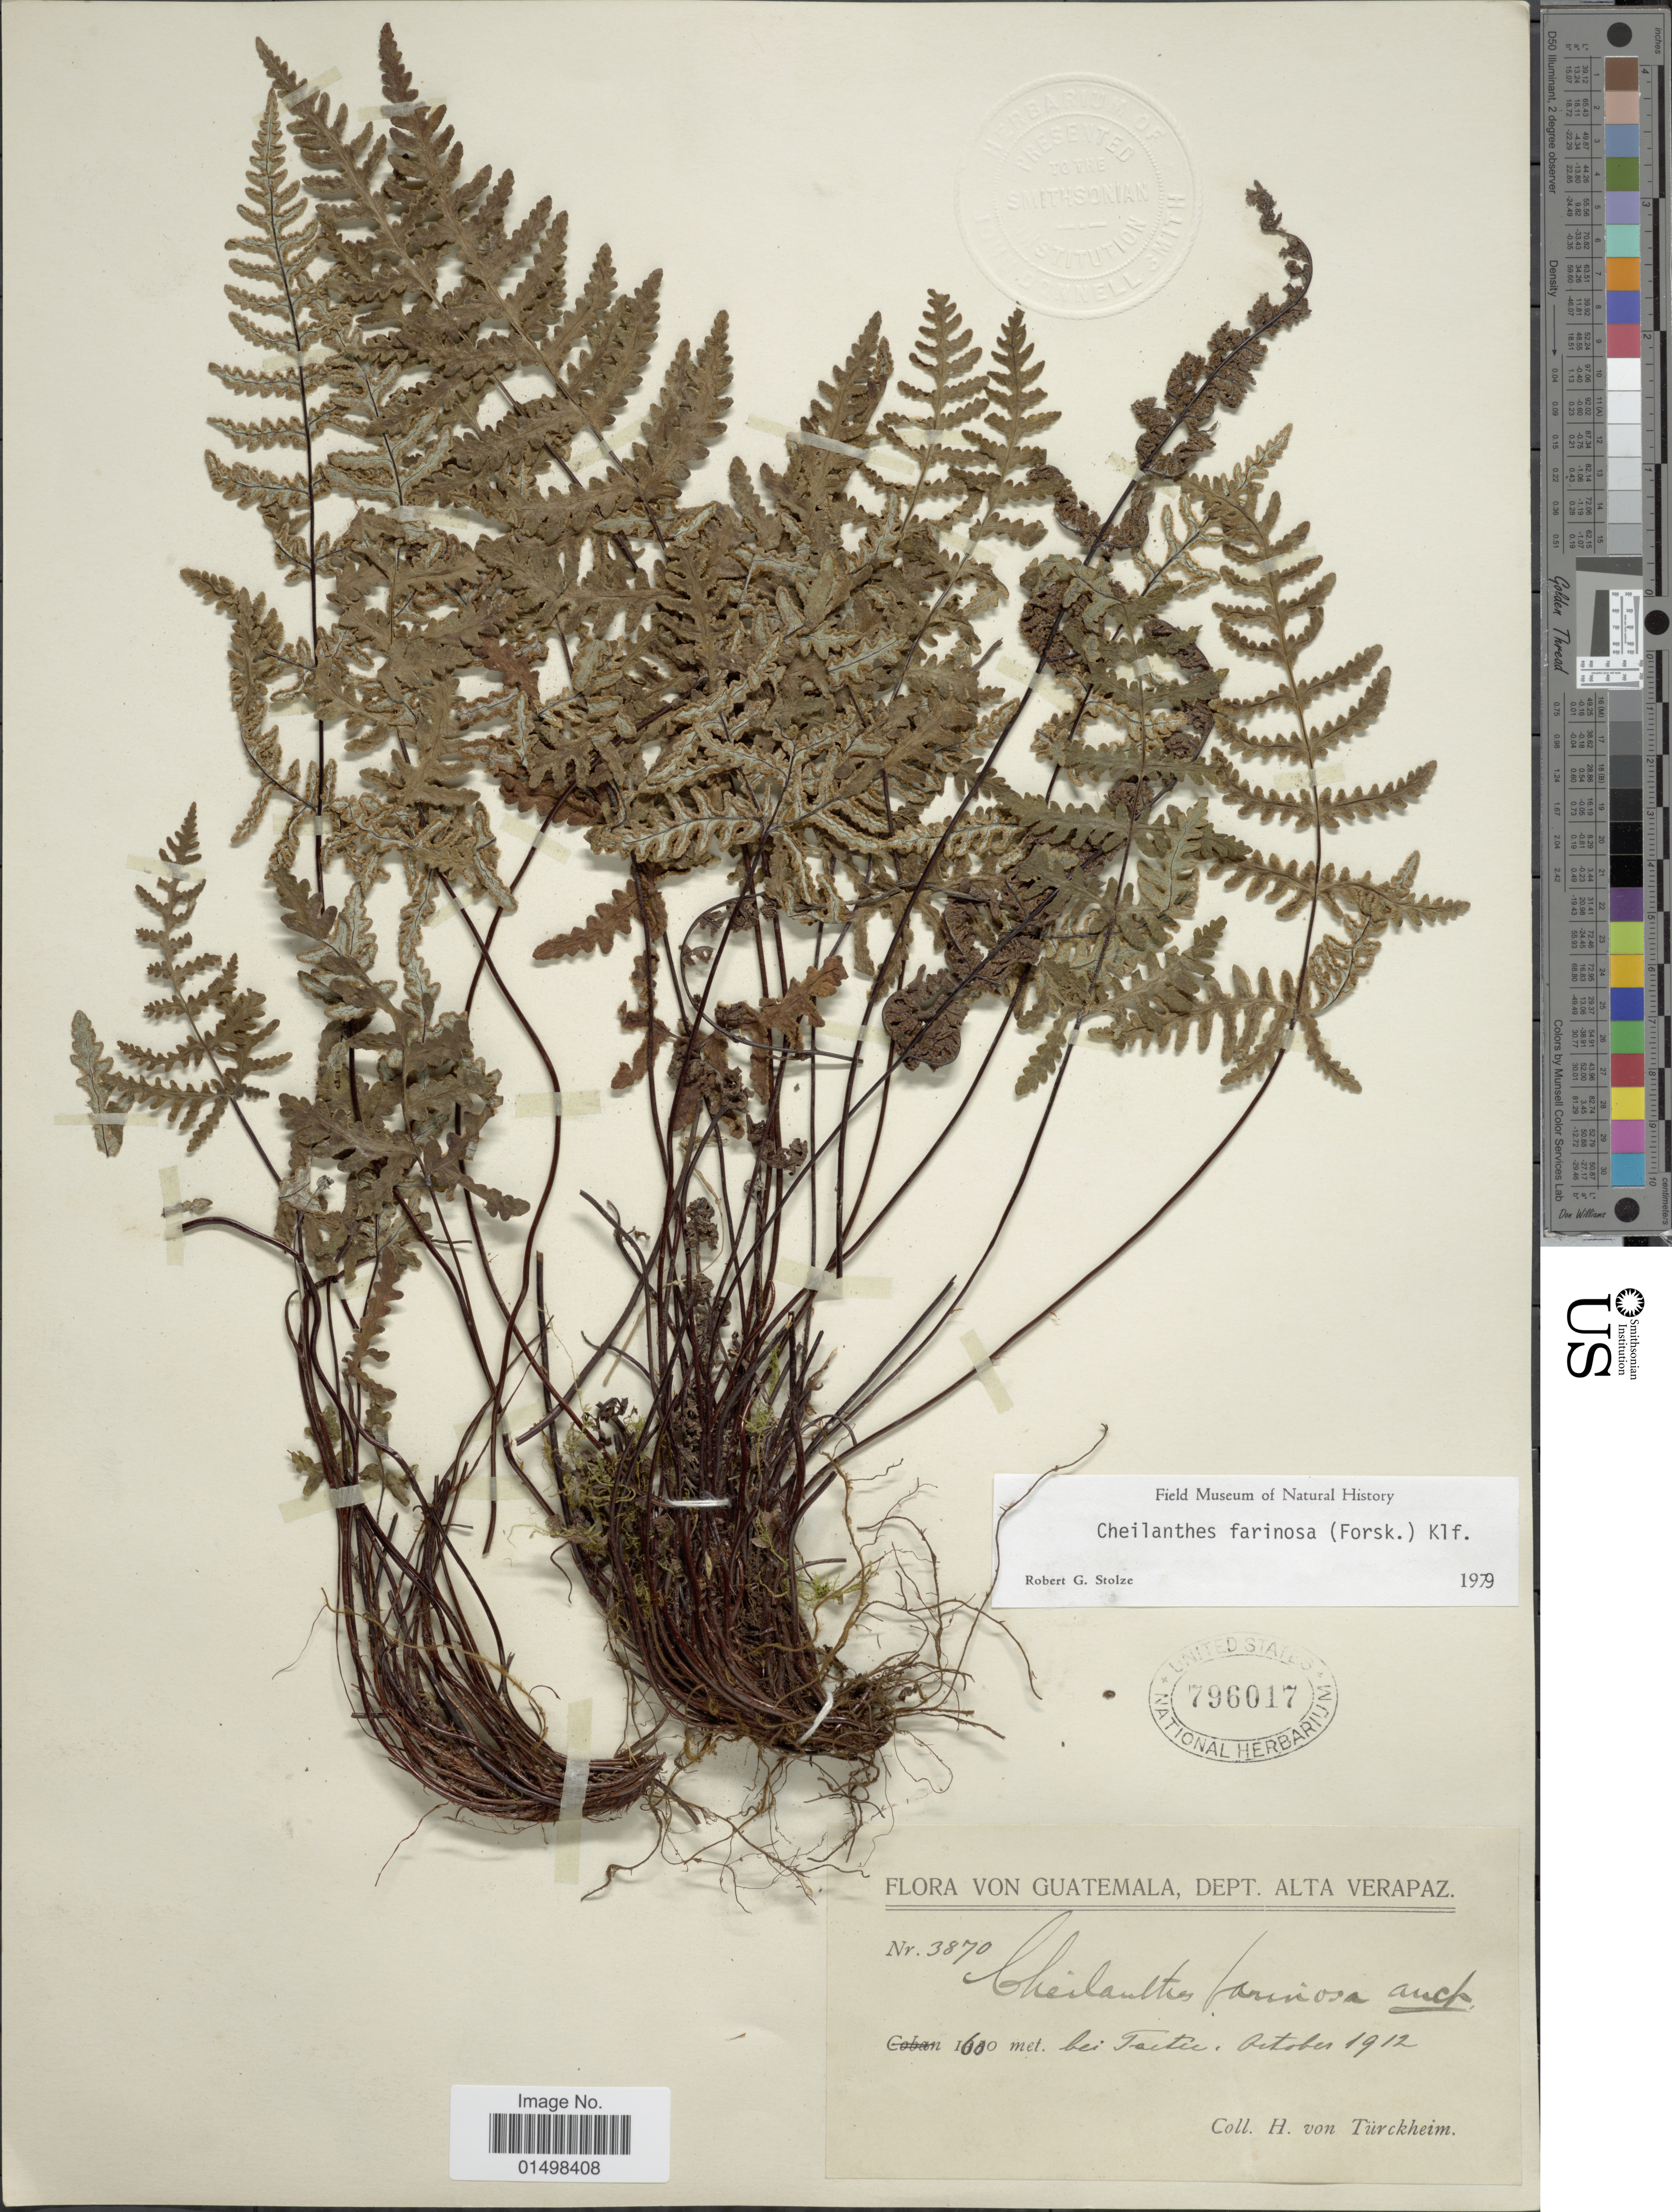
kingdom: Plantae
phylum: Tracheophyta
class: Polypodiopsida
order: Polypodiales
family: Pteridaceae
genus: Aleuritopteris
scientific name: Aleuritopteris farinosa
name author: (Forssk.) Fée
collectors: H. von Türckheim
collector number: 3870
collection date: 1912-10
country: Guatemala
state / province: Alta Verapaz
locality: Bei Tactic [At Tactic]. Dept. Alta Verapaz.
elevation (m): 1600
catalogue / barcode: US 796017